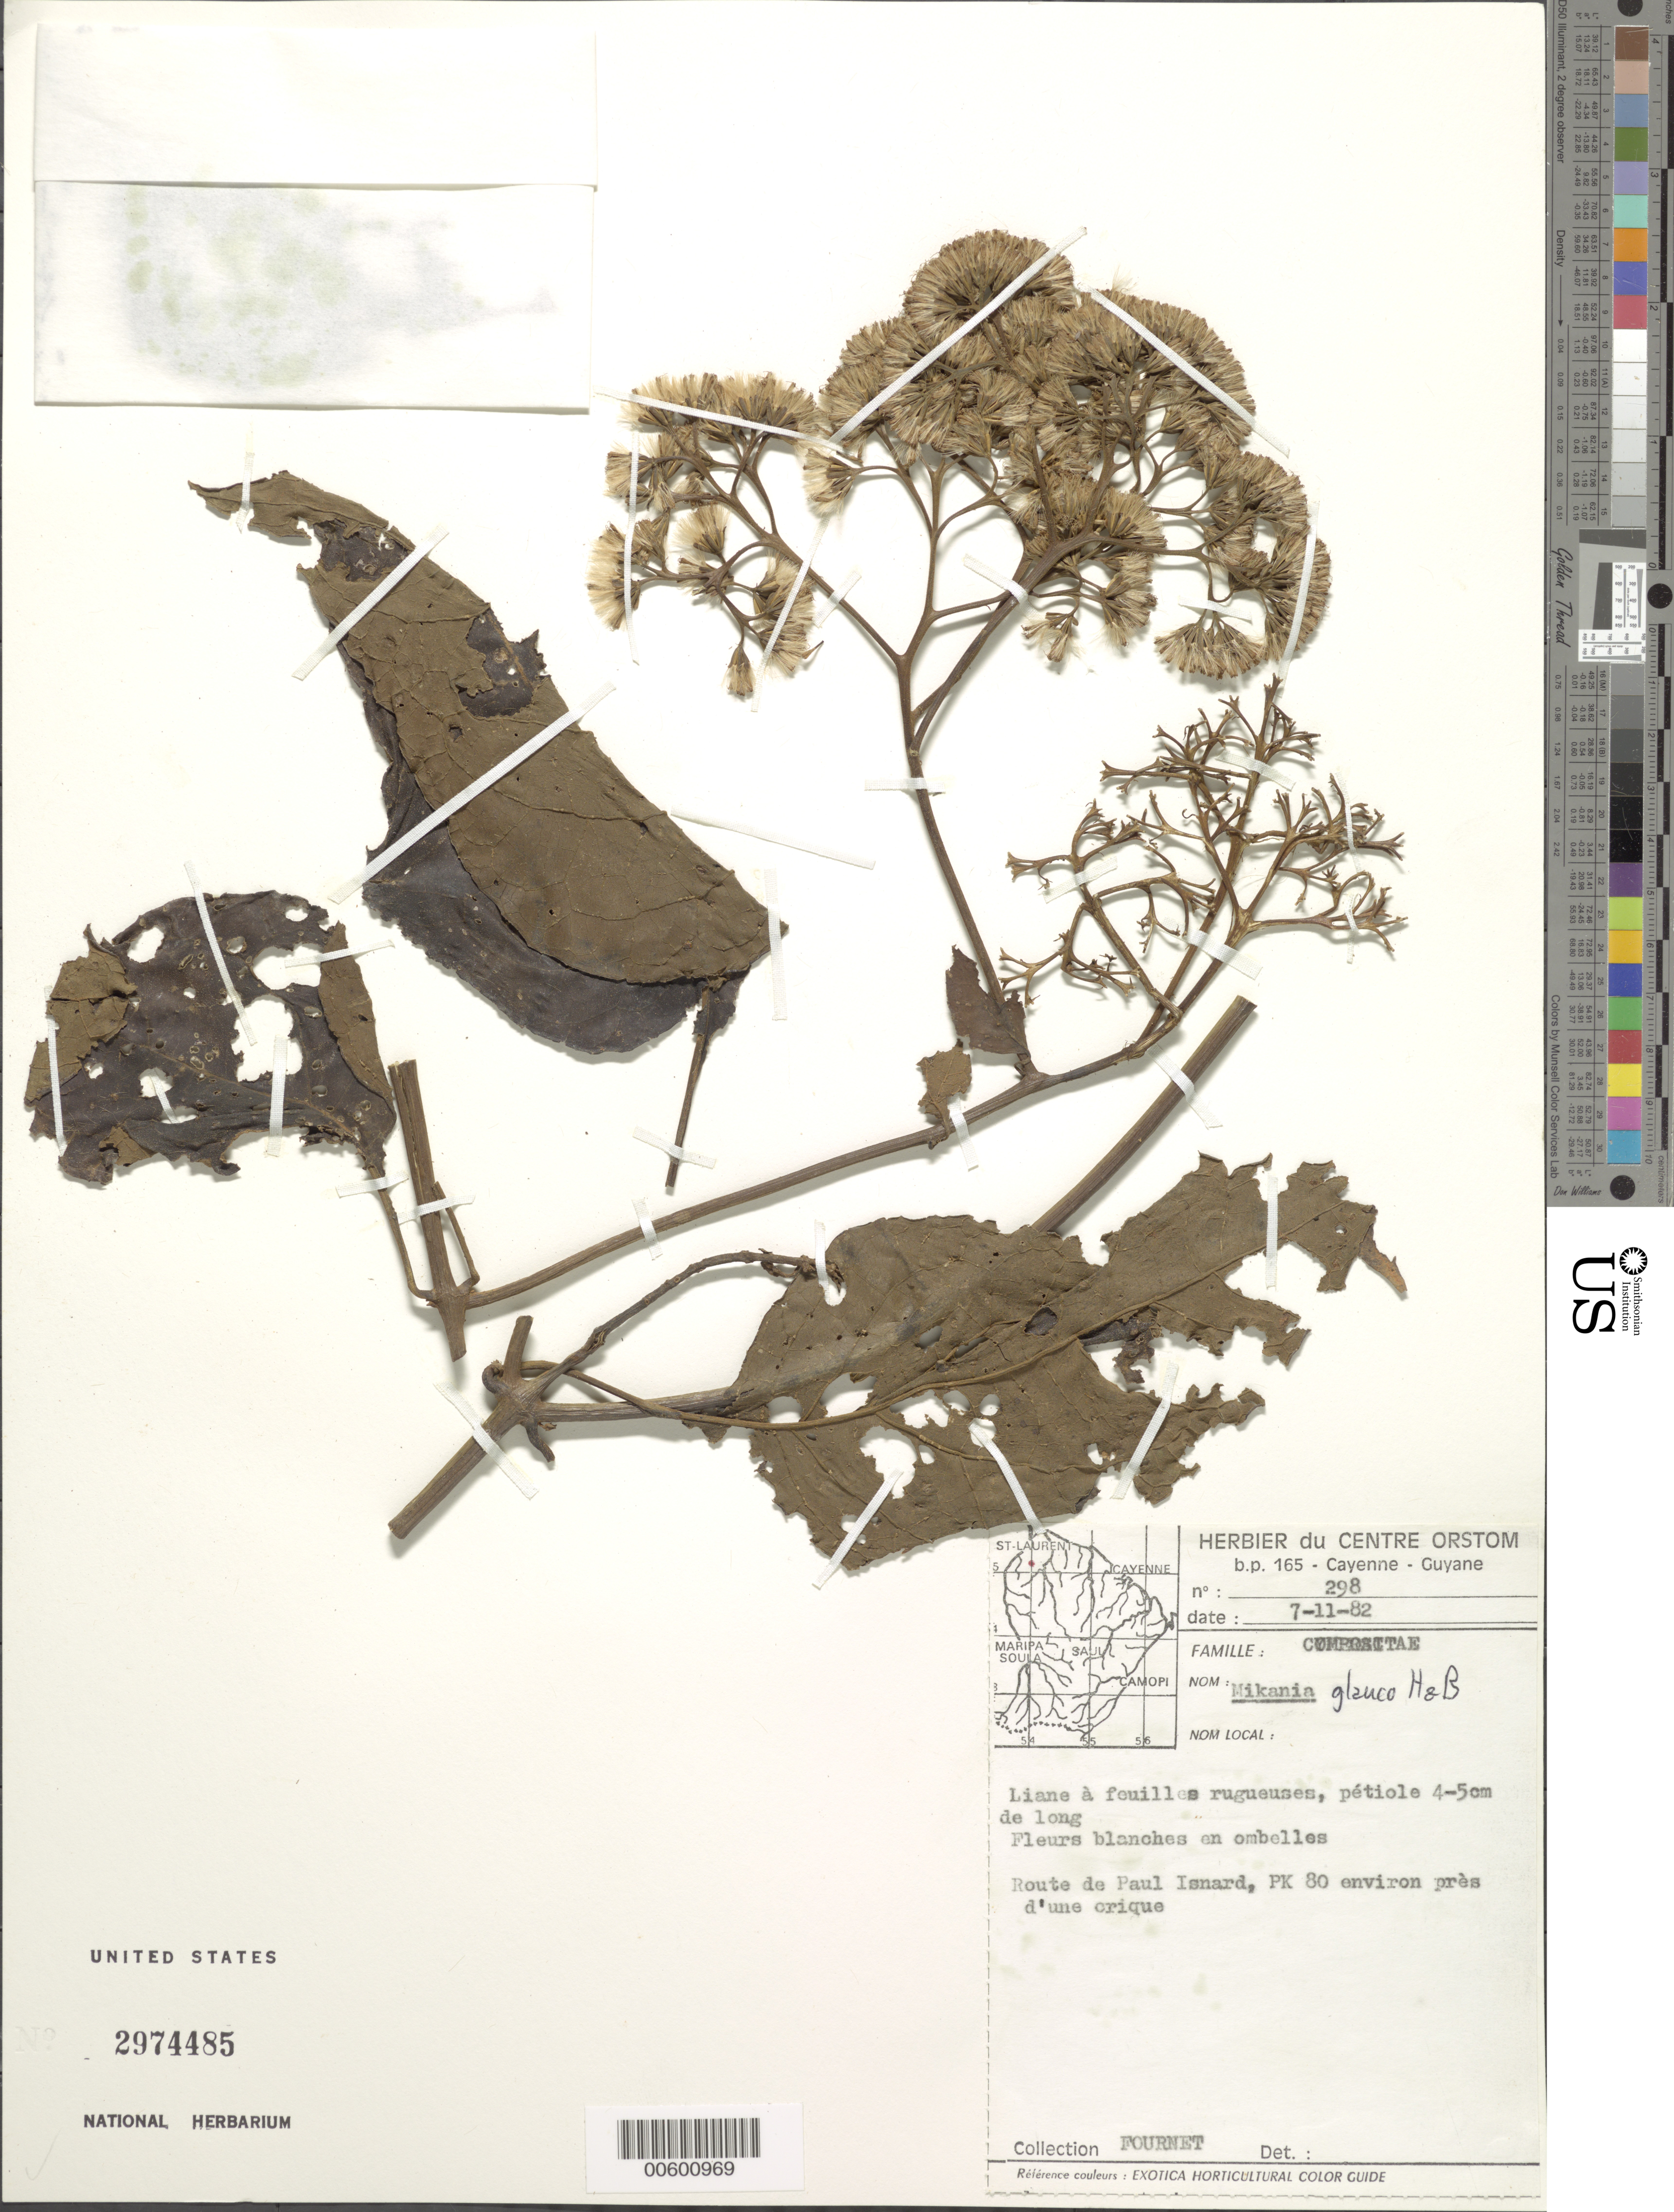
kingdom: Plantae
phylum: Tracheophyta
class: Magnoliopsida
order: Asterales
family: Asteraceae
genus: Mikania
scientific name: Mikania guaco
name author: Humb. & Bonpl.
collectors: A. Fournet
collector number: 298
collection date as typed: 7-Nov-82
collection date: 1982-11-07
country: French Guiana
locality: Route de Paul Isnard, PK 80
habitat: Près d'une crique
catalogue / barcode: US 2974485